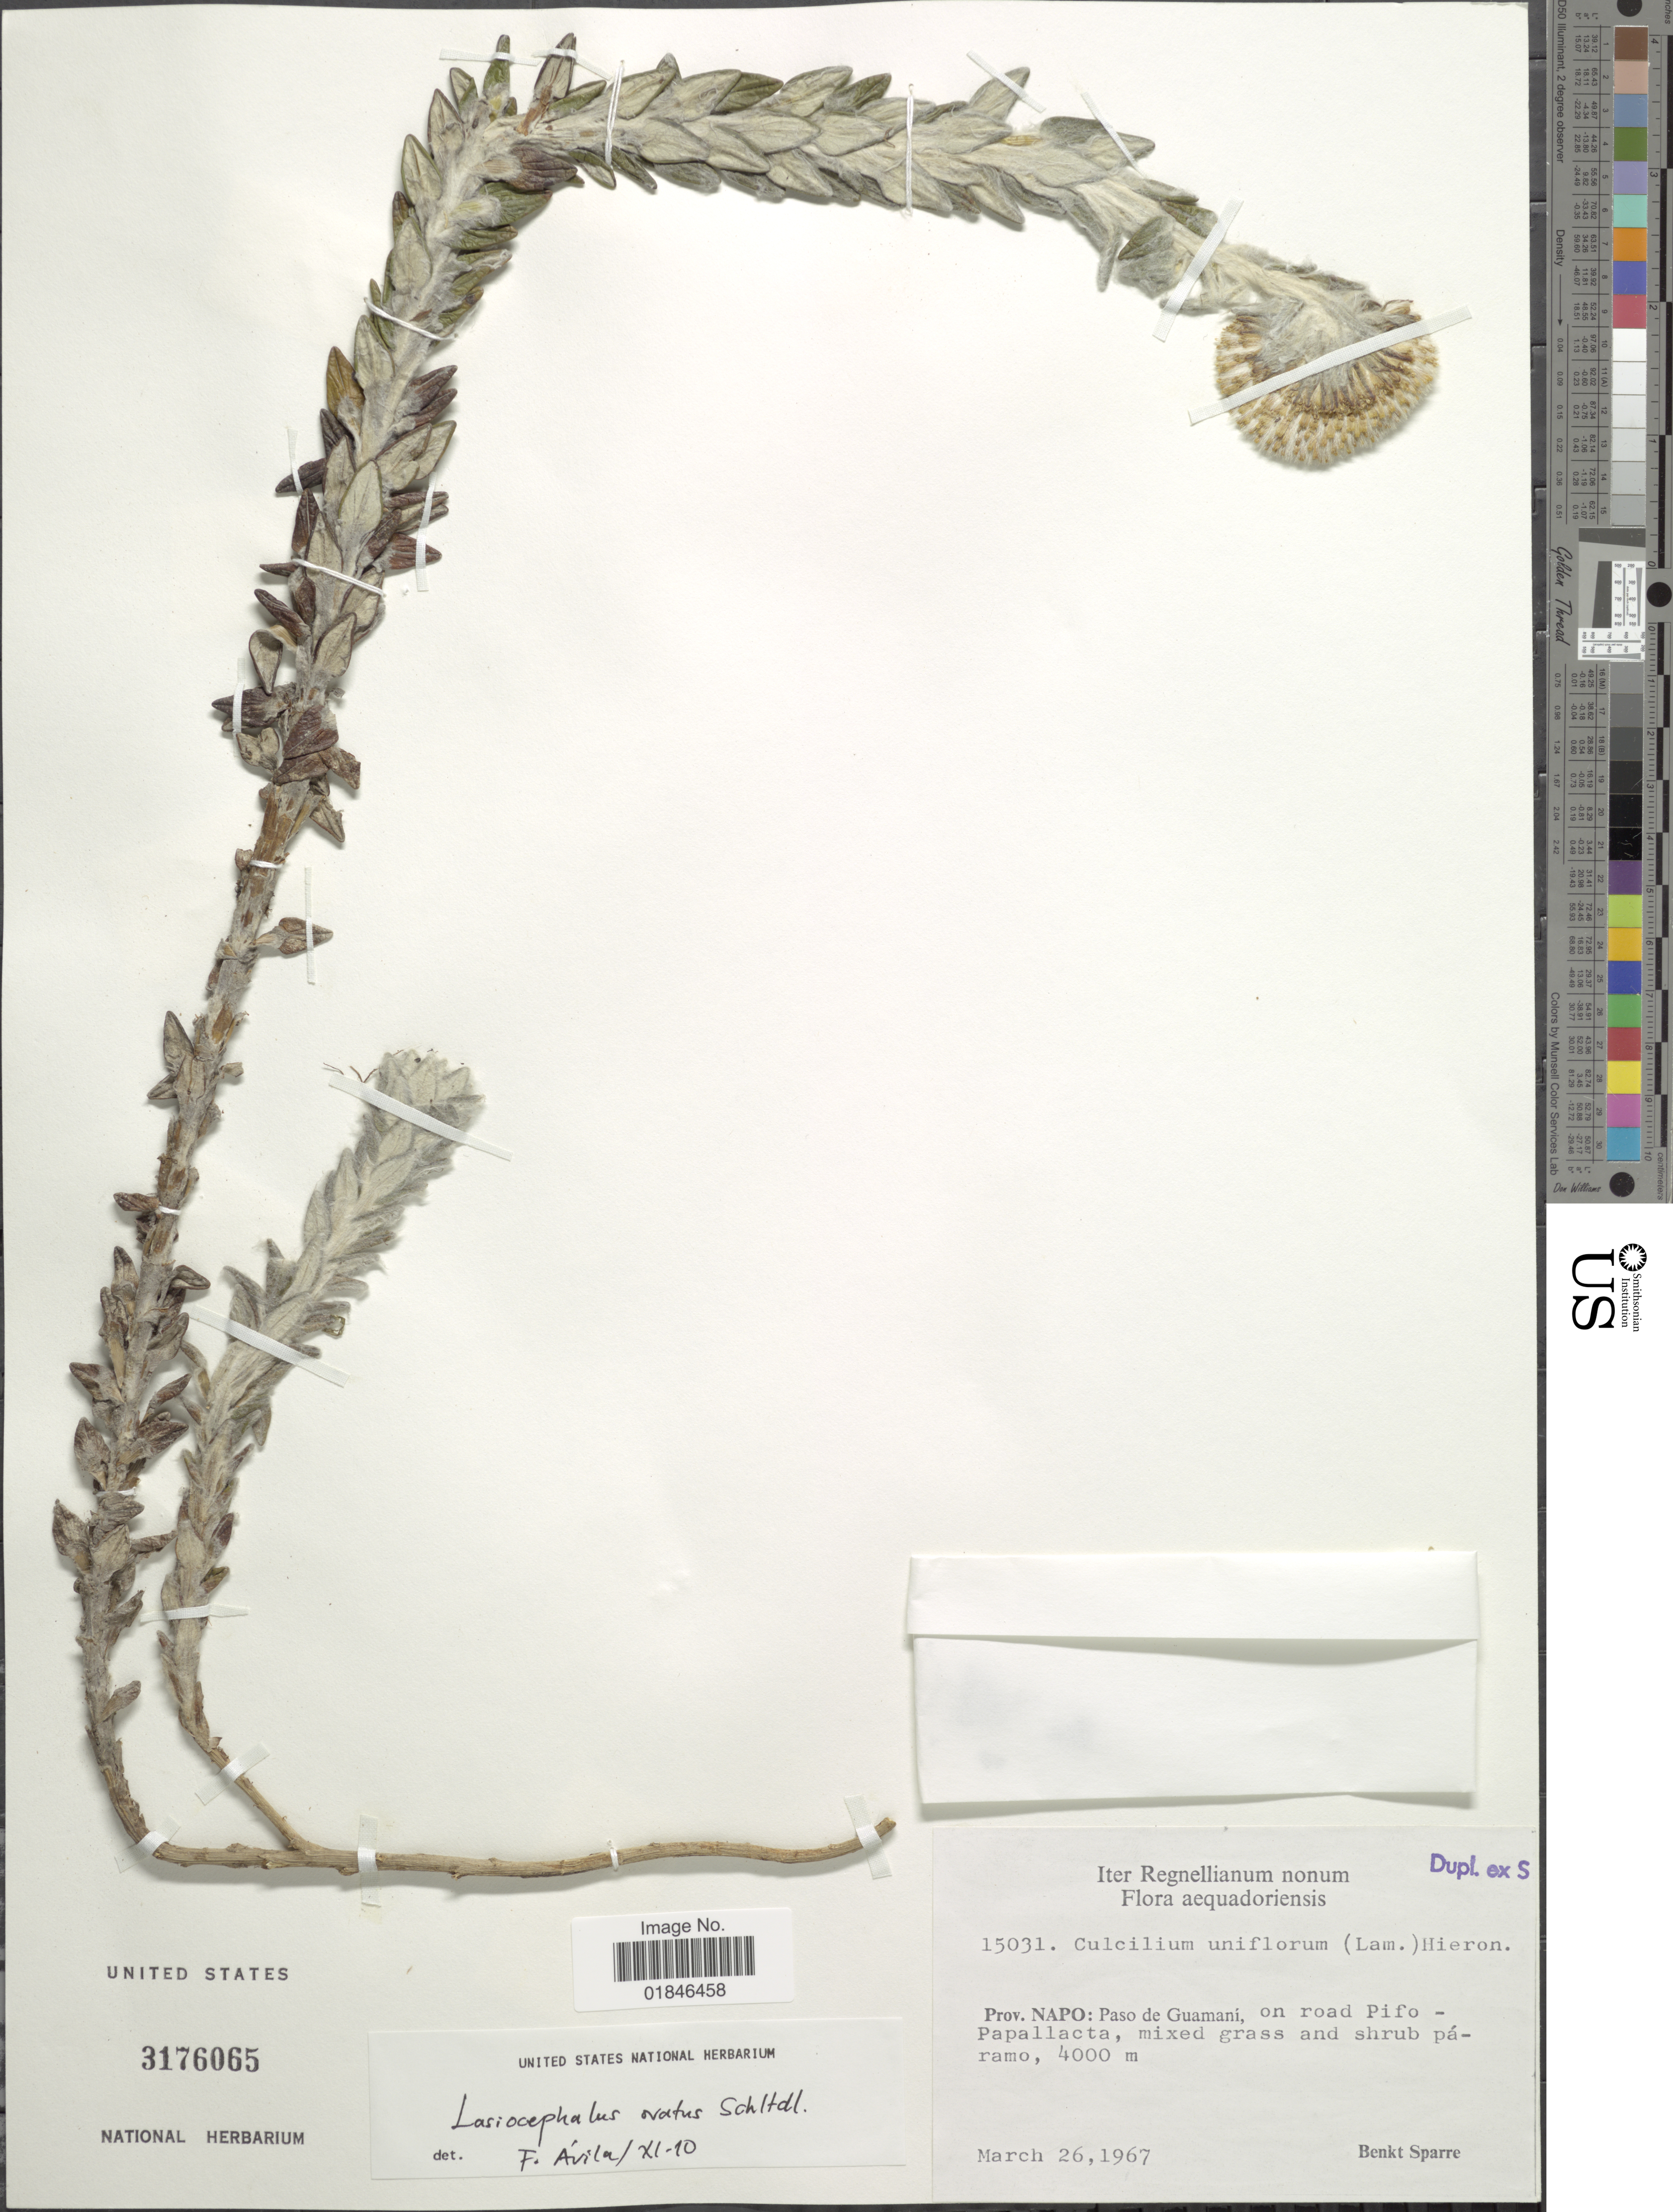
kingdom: Plantae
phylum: Tracheophyta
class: Magnoliopsida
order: Asterales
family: Asteraceae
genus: Senecio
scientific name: Senecio superandinus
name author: Cuatrec.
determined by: Salomon, Luciana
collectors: B. Sparre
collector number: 15031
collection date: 1967-03-26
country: Ecuador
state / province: Napo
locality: Prov. Napo: Paso de Guamani, on road Pifo-Papallacta, mixed grass and shrub paramo.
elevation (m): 4000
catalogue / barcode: US 3176065